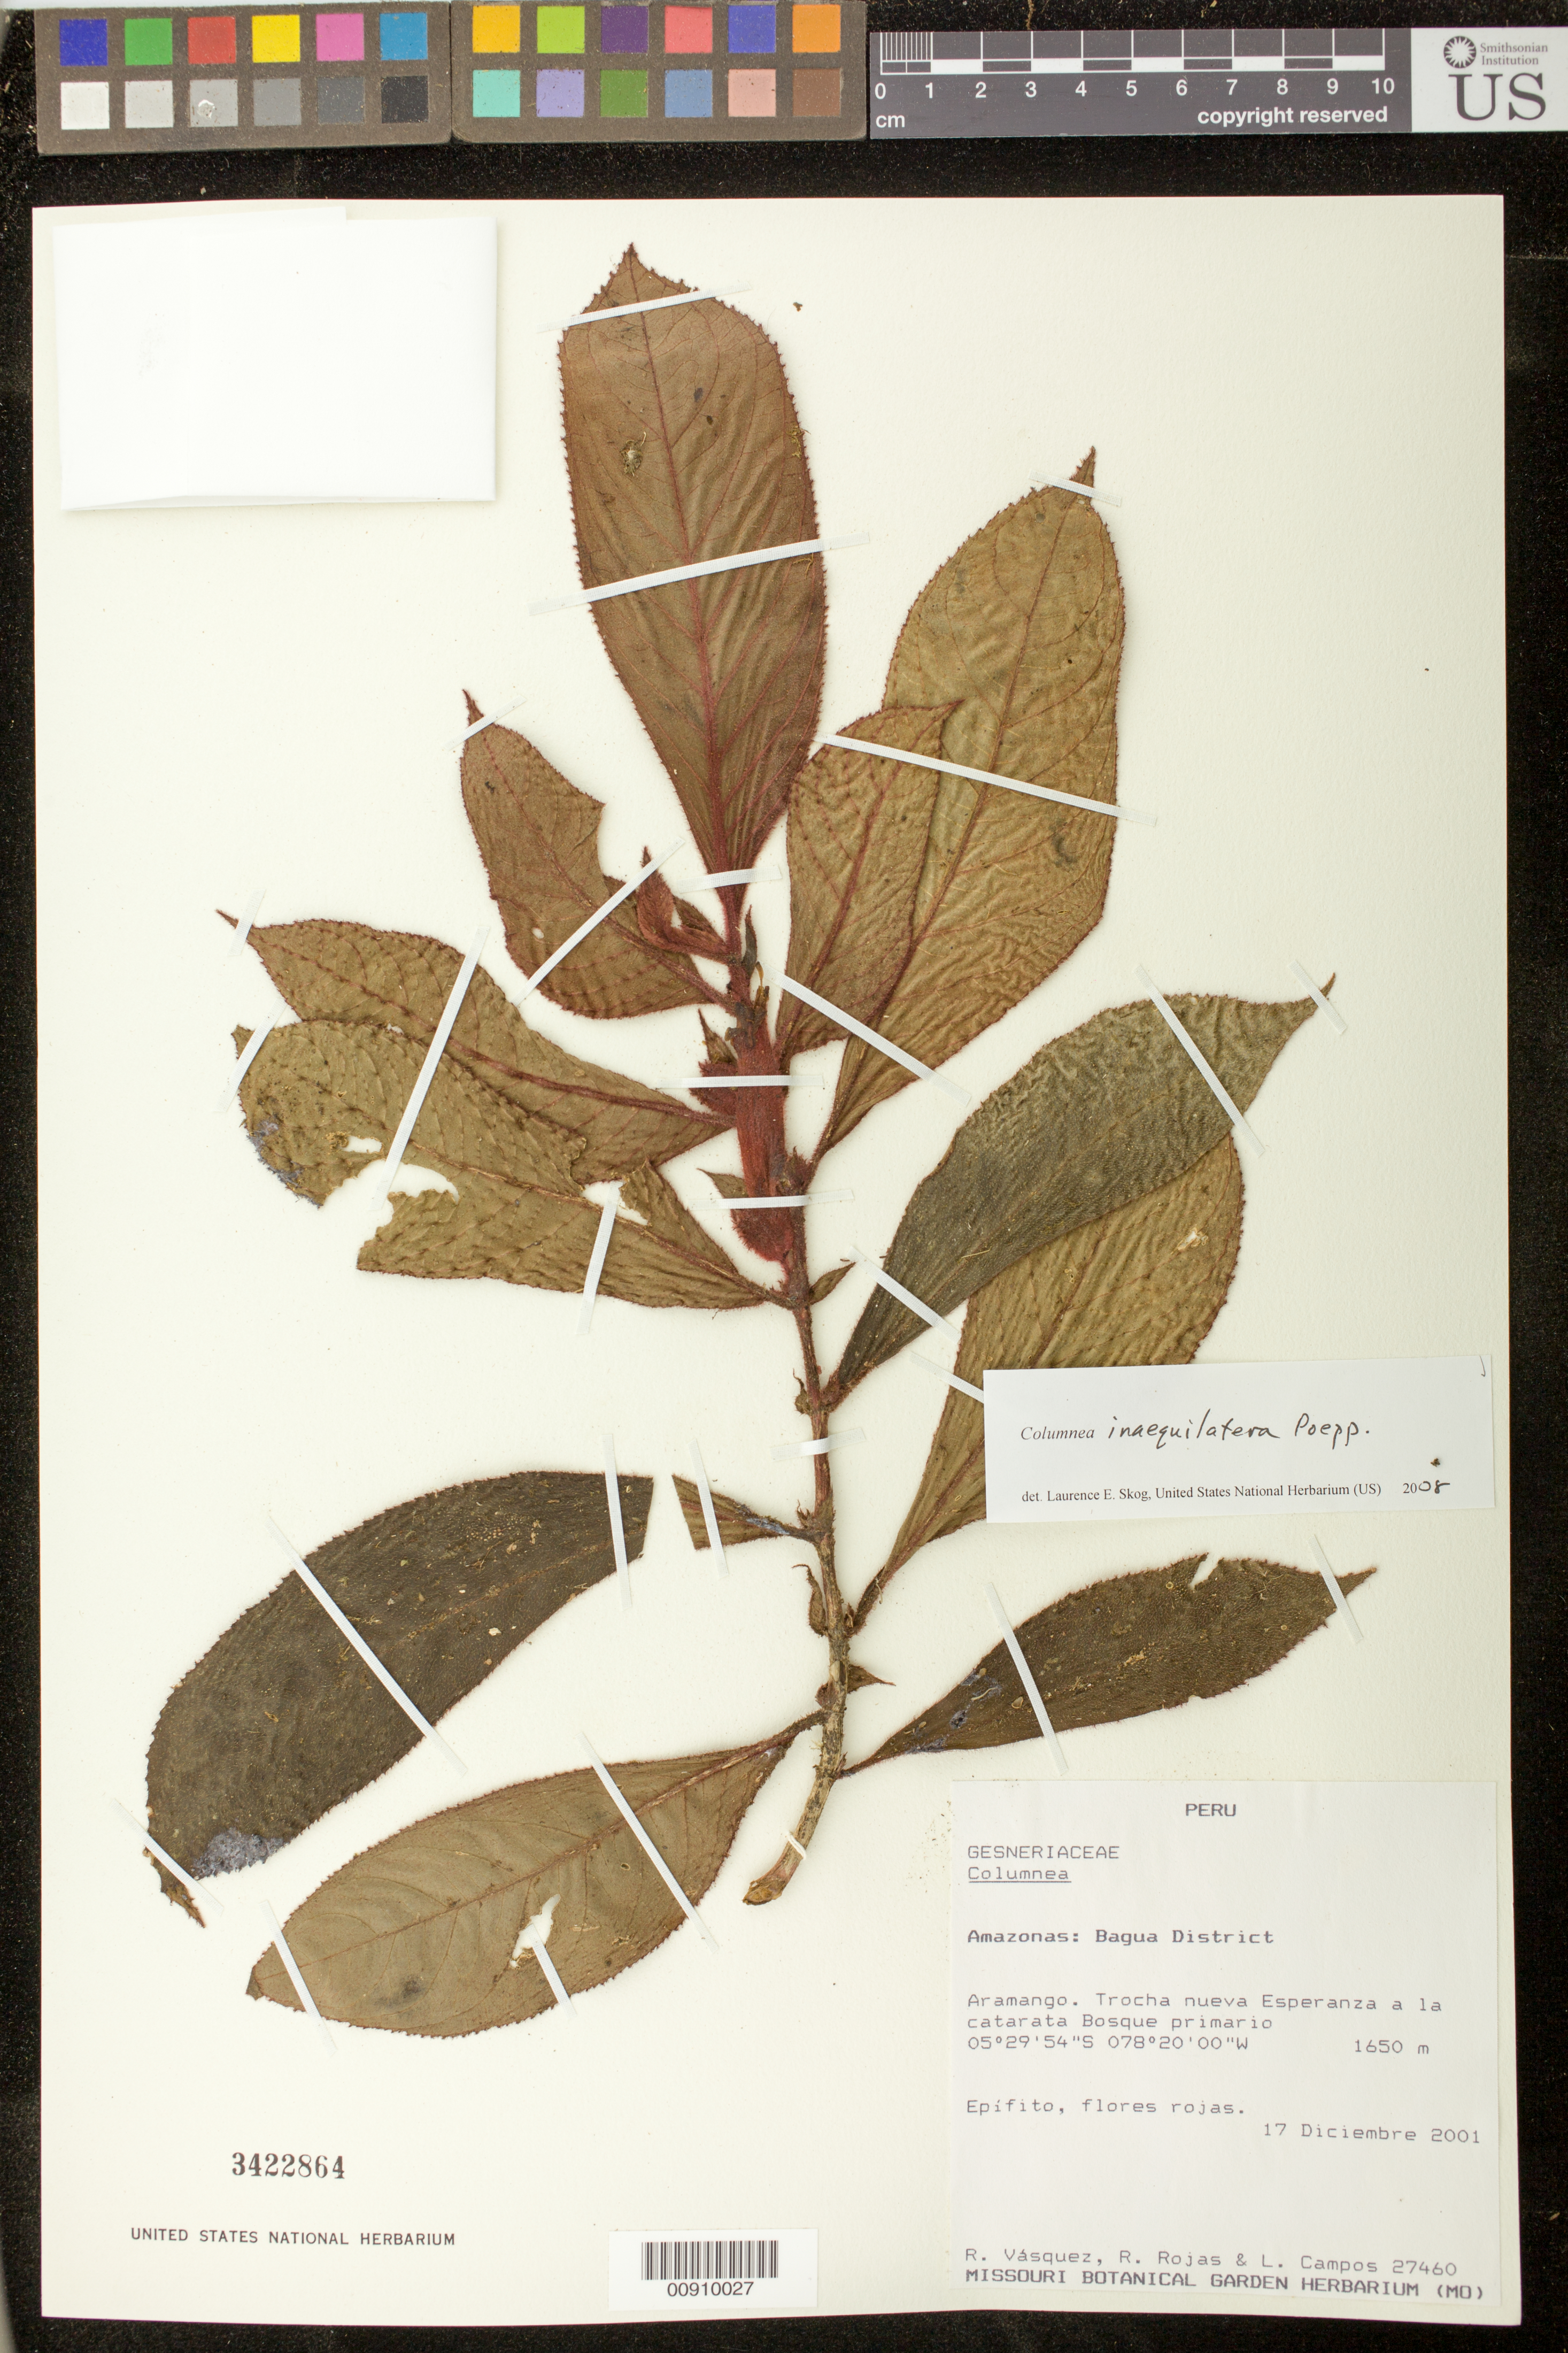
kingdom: Plantae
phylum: Tracheophyta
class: Magnoliopsida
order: Lamiales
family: Gesneriaceae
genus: Columnea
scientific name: Columnea inaequilatera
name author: Poepp.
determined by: Skog, Laurence E.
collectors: R. Vásquez, R. Rojas & L. Campos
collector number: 27460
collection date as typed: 17 Dec 2001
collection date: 2001-12-17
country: Peru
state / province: Amazonas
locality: Amazonas: Bagua District. Aramango, trocha nueva Esperanza a la catarata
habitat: Bosque primario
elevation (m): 1650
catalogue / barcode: US 3422864